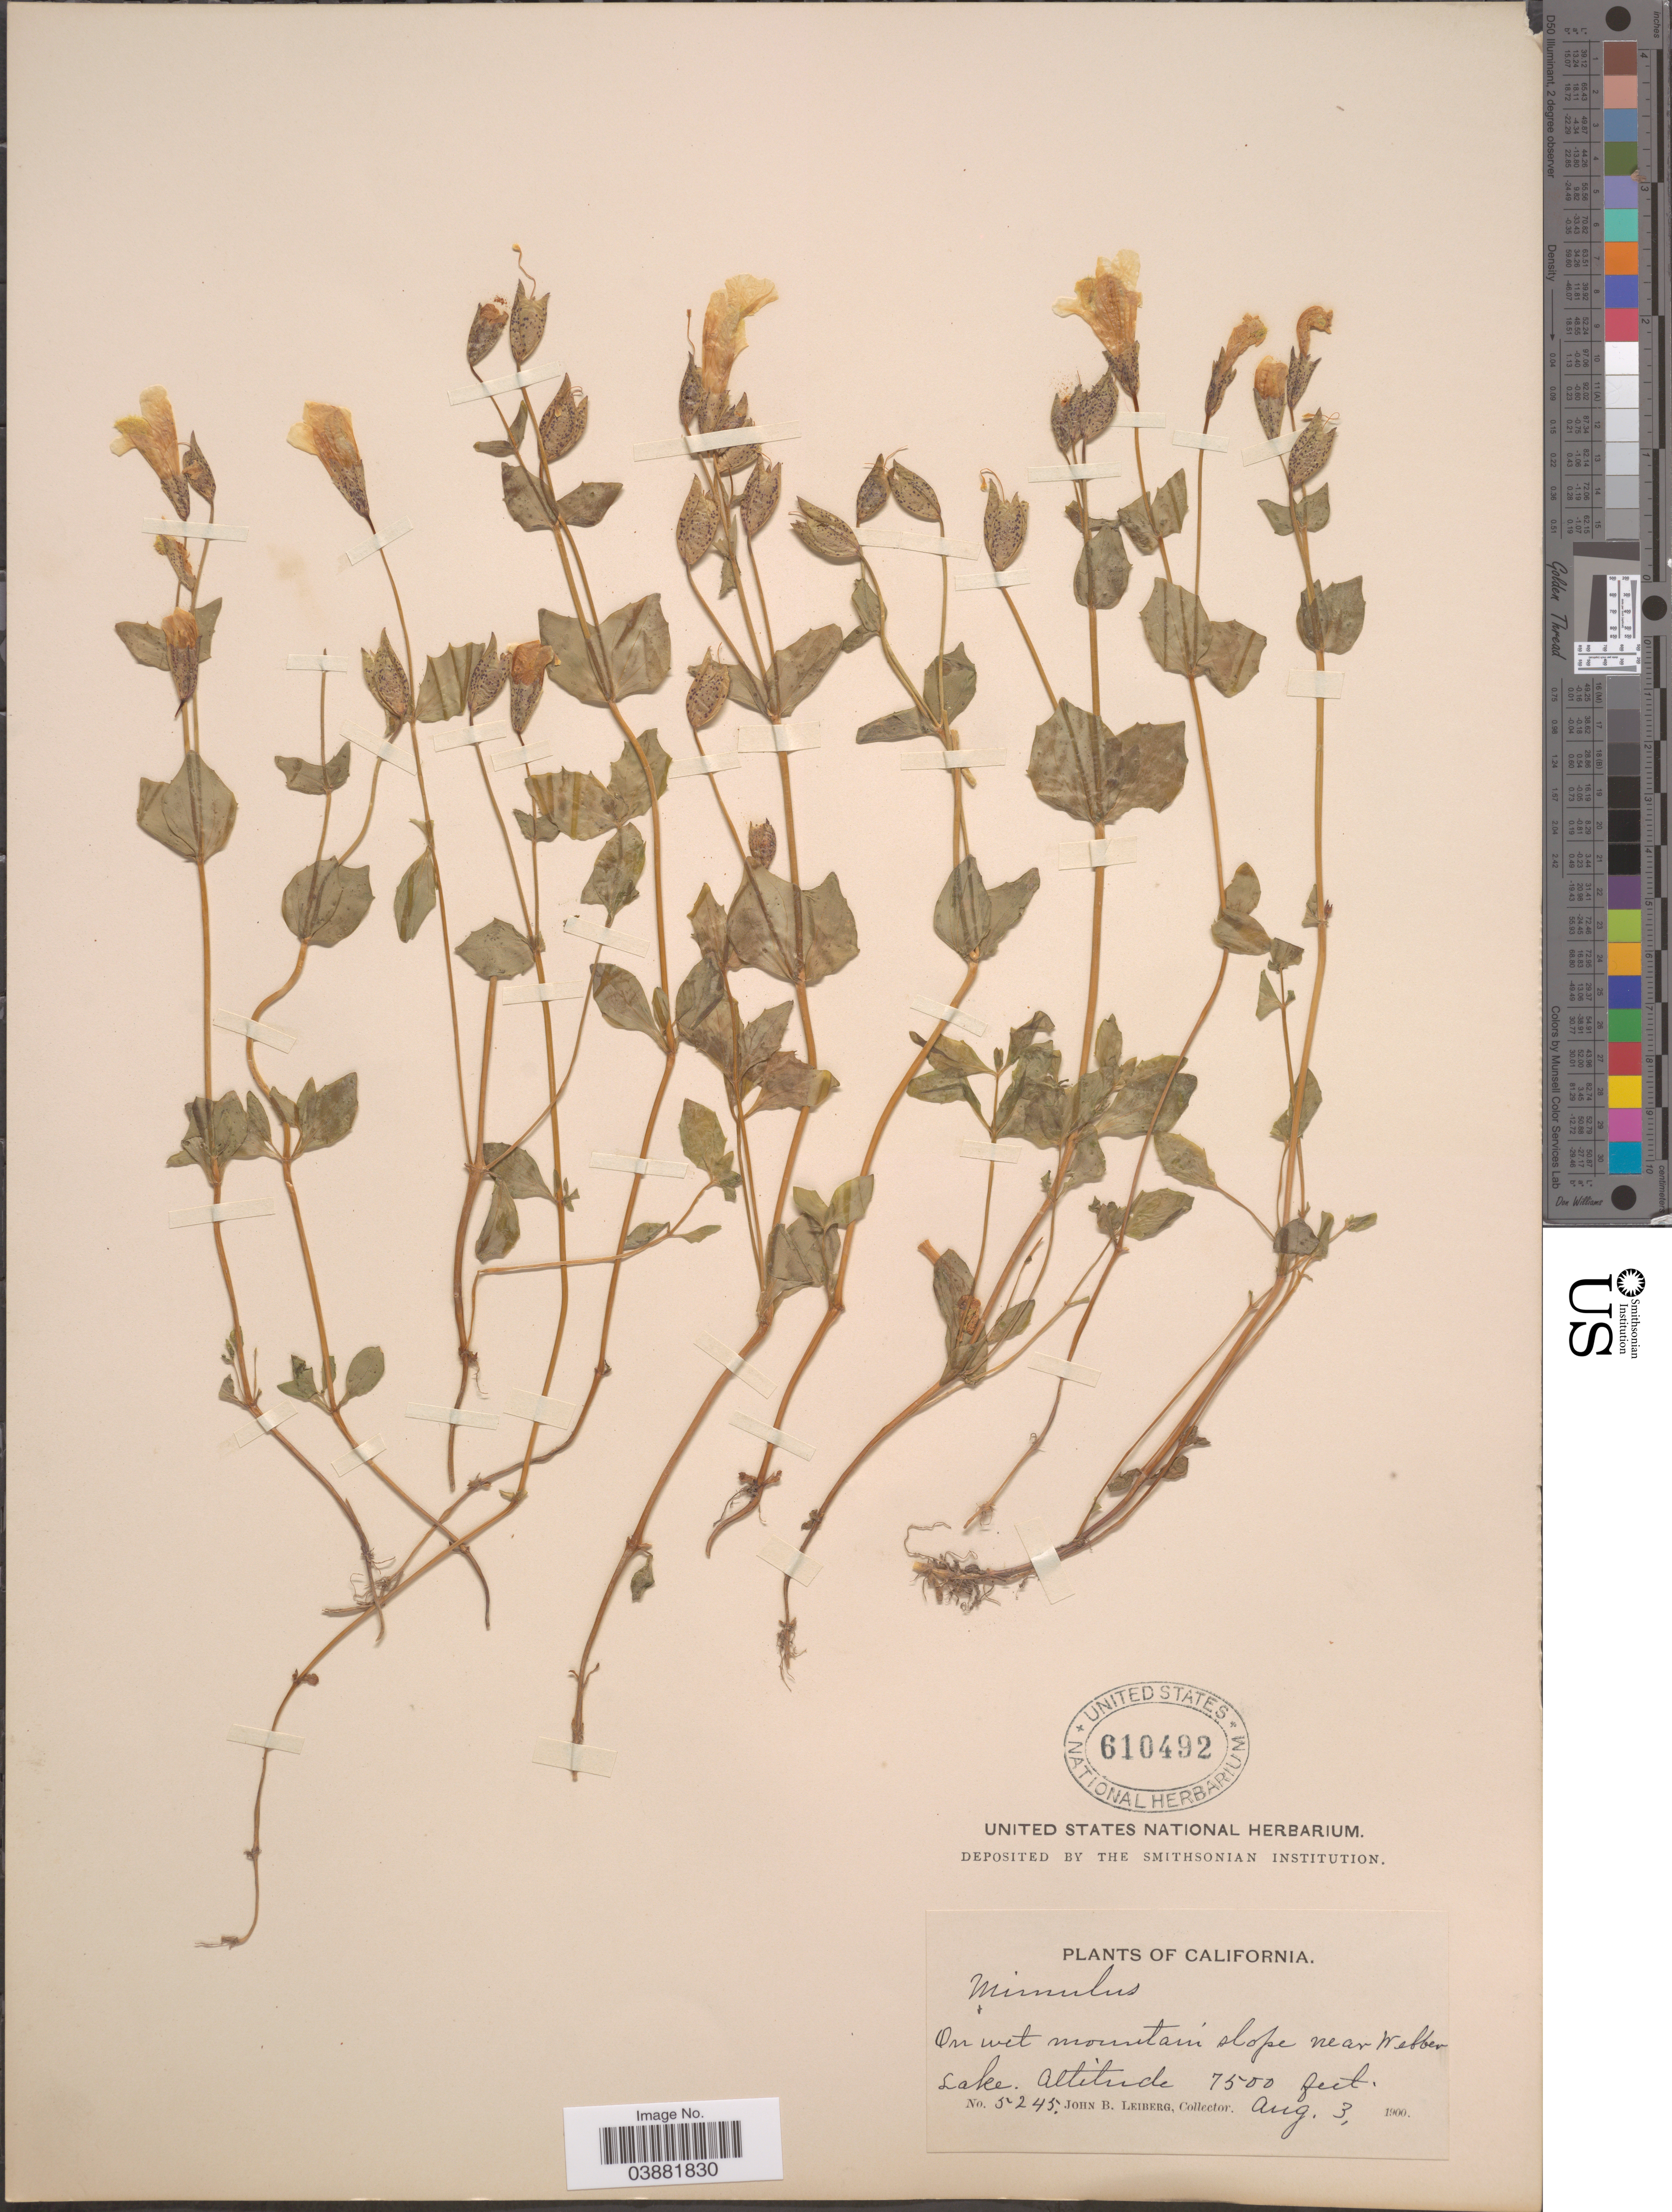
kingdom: Plantae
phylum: Tracheophyta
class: Magnoliopsida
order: Lamiales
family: Phrymaceae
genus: Mimulus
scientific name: Mimulus implexus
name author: Greene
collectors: J. B. Leiberg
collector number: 5245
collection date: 1900-08-03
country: United States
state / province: California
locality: Near Webber Lake.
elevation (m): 2286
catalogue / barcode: US 610492